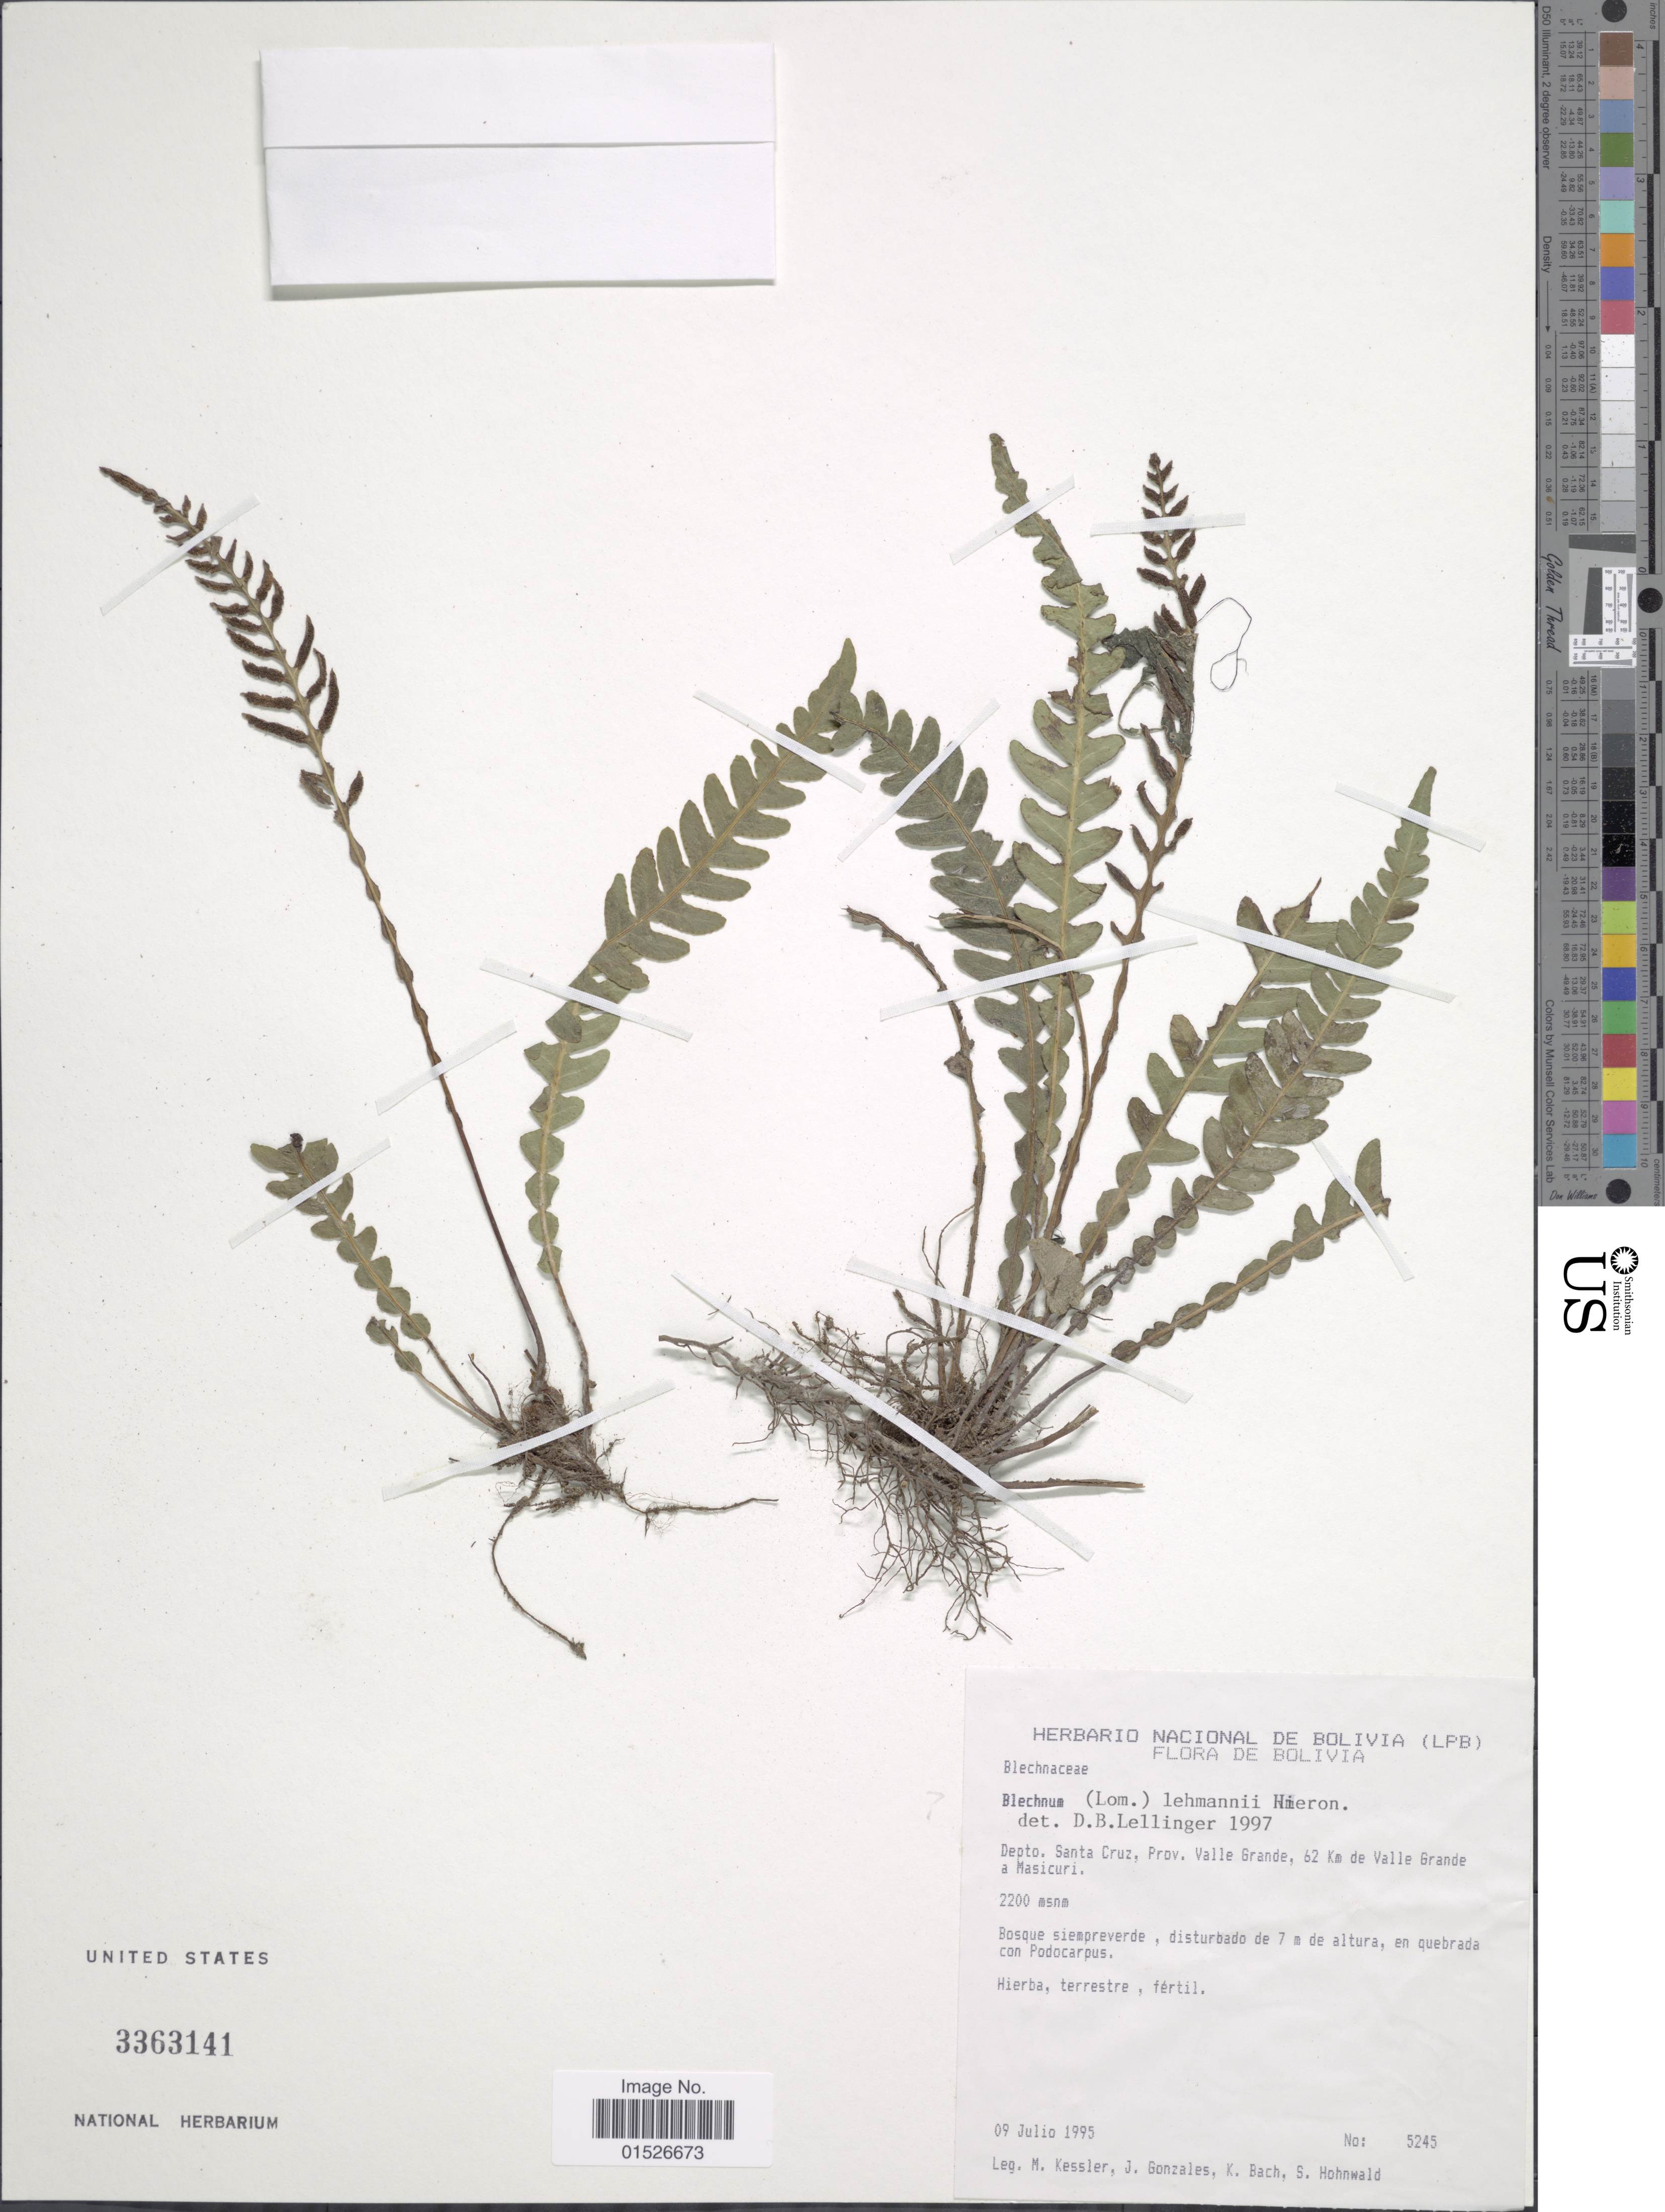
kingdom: Plantae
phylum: Tracheophyta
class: Polypodiopsida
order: Polypodiales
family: Blechnaceae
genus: Blechnum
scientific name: Blechnum penna-marina subsp. bolivianum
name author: Rosenst. ex Looser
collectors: M. Kessler, J. Gonzales & S. Hohnwald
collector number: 5245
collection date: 1995-07-09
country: Bolivia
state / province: Santa Cruz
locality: Depto. Santa Cruz, Prov. Valle Grande, 62 Km de Valle Grande a Masicuri.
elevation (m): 2200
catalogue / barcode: US 3363141